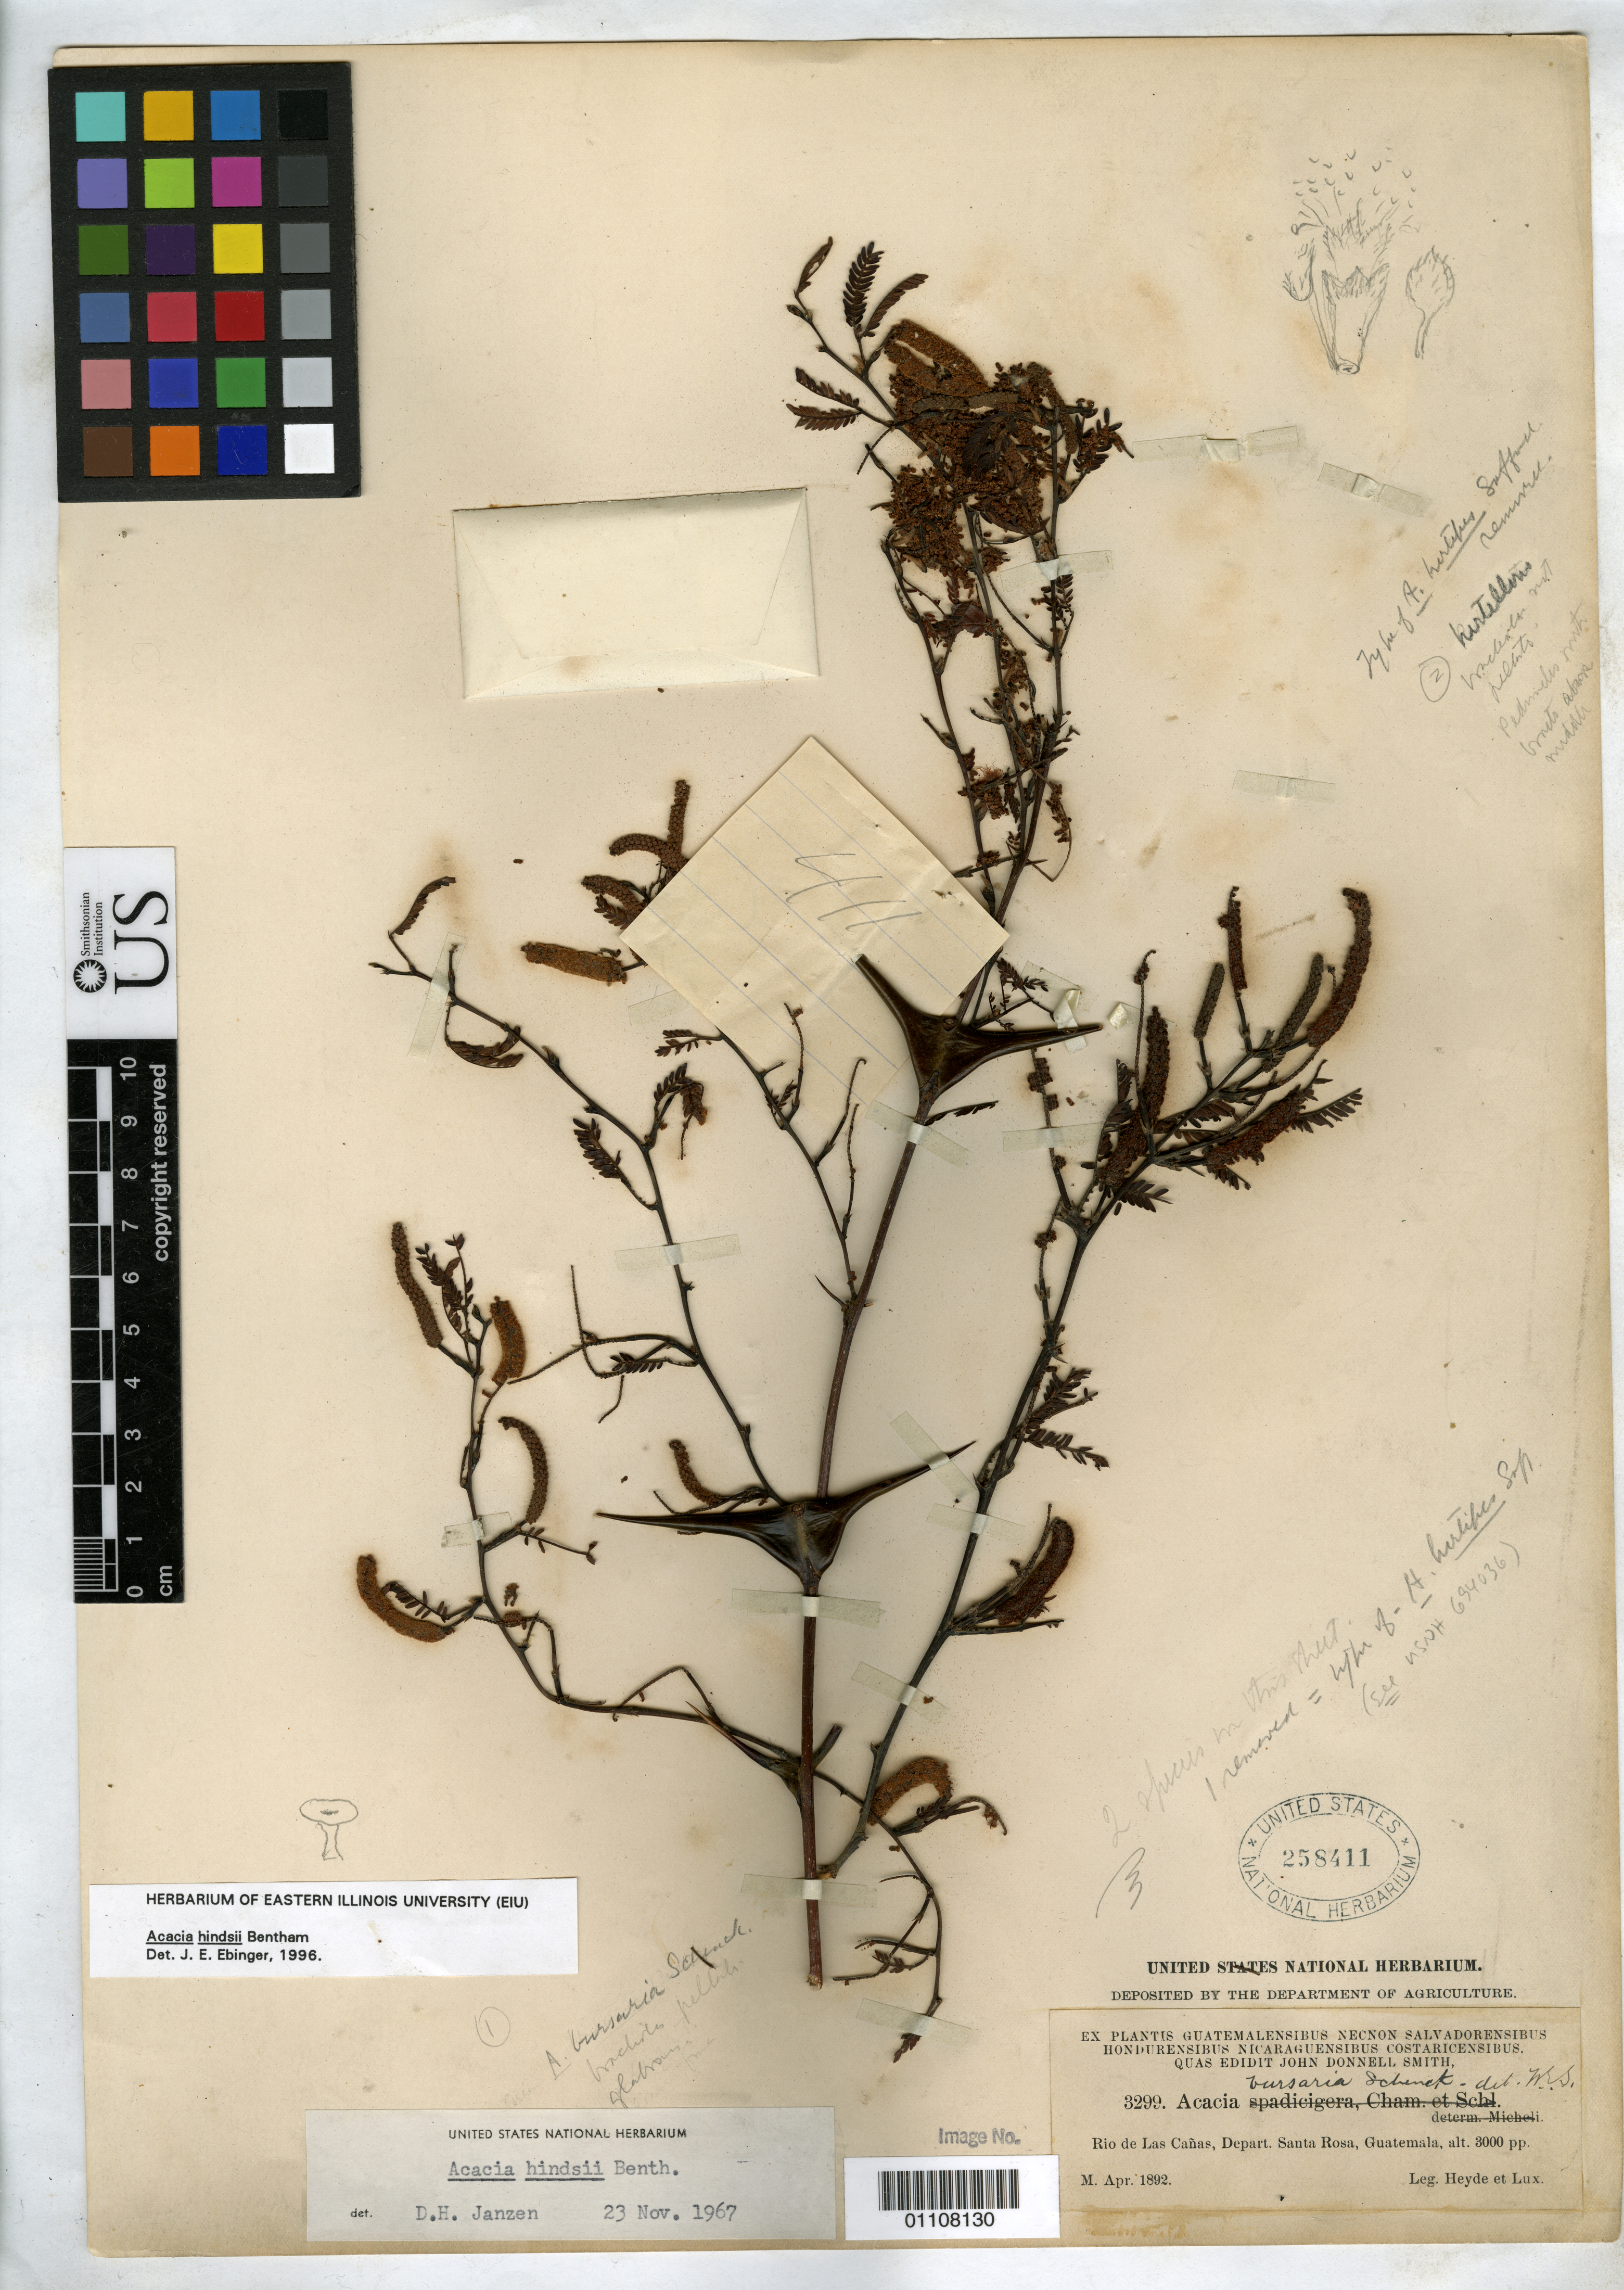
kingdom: Plantae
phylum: Tracheophyta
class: Magnoliopsida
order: Fabales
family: Fabaceae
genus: Acacia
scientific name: Acacia bursaria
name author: Schenck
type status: Syntype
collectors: E. T. Heyde & E. Lux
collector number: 3299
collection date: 1892-04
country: Guatemala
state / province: Santa Rosa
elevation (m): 914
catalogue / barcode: US 258411